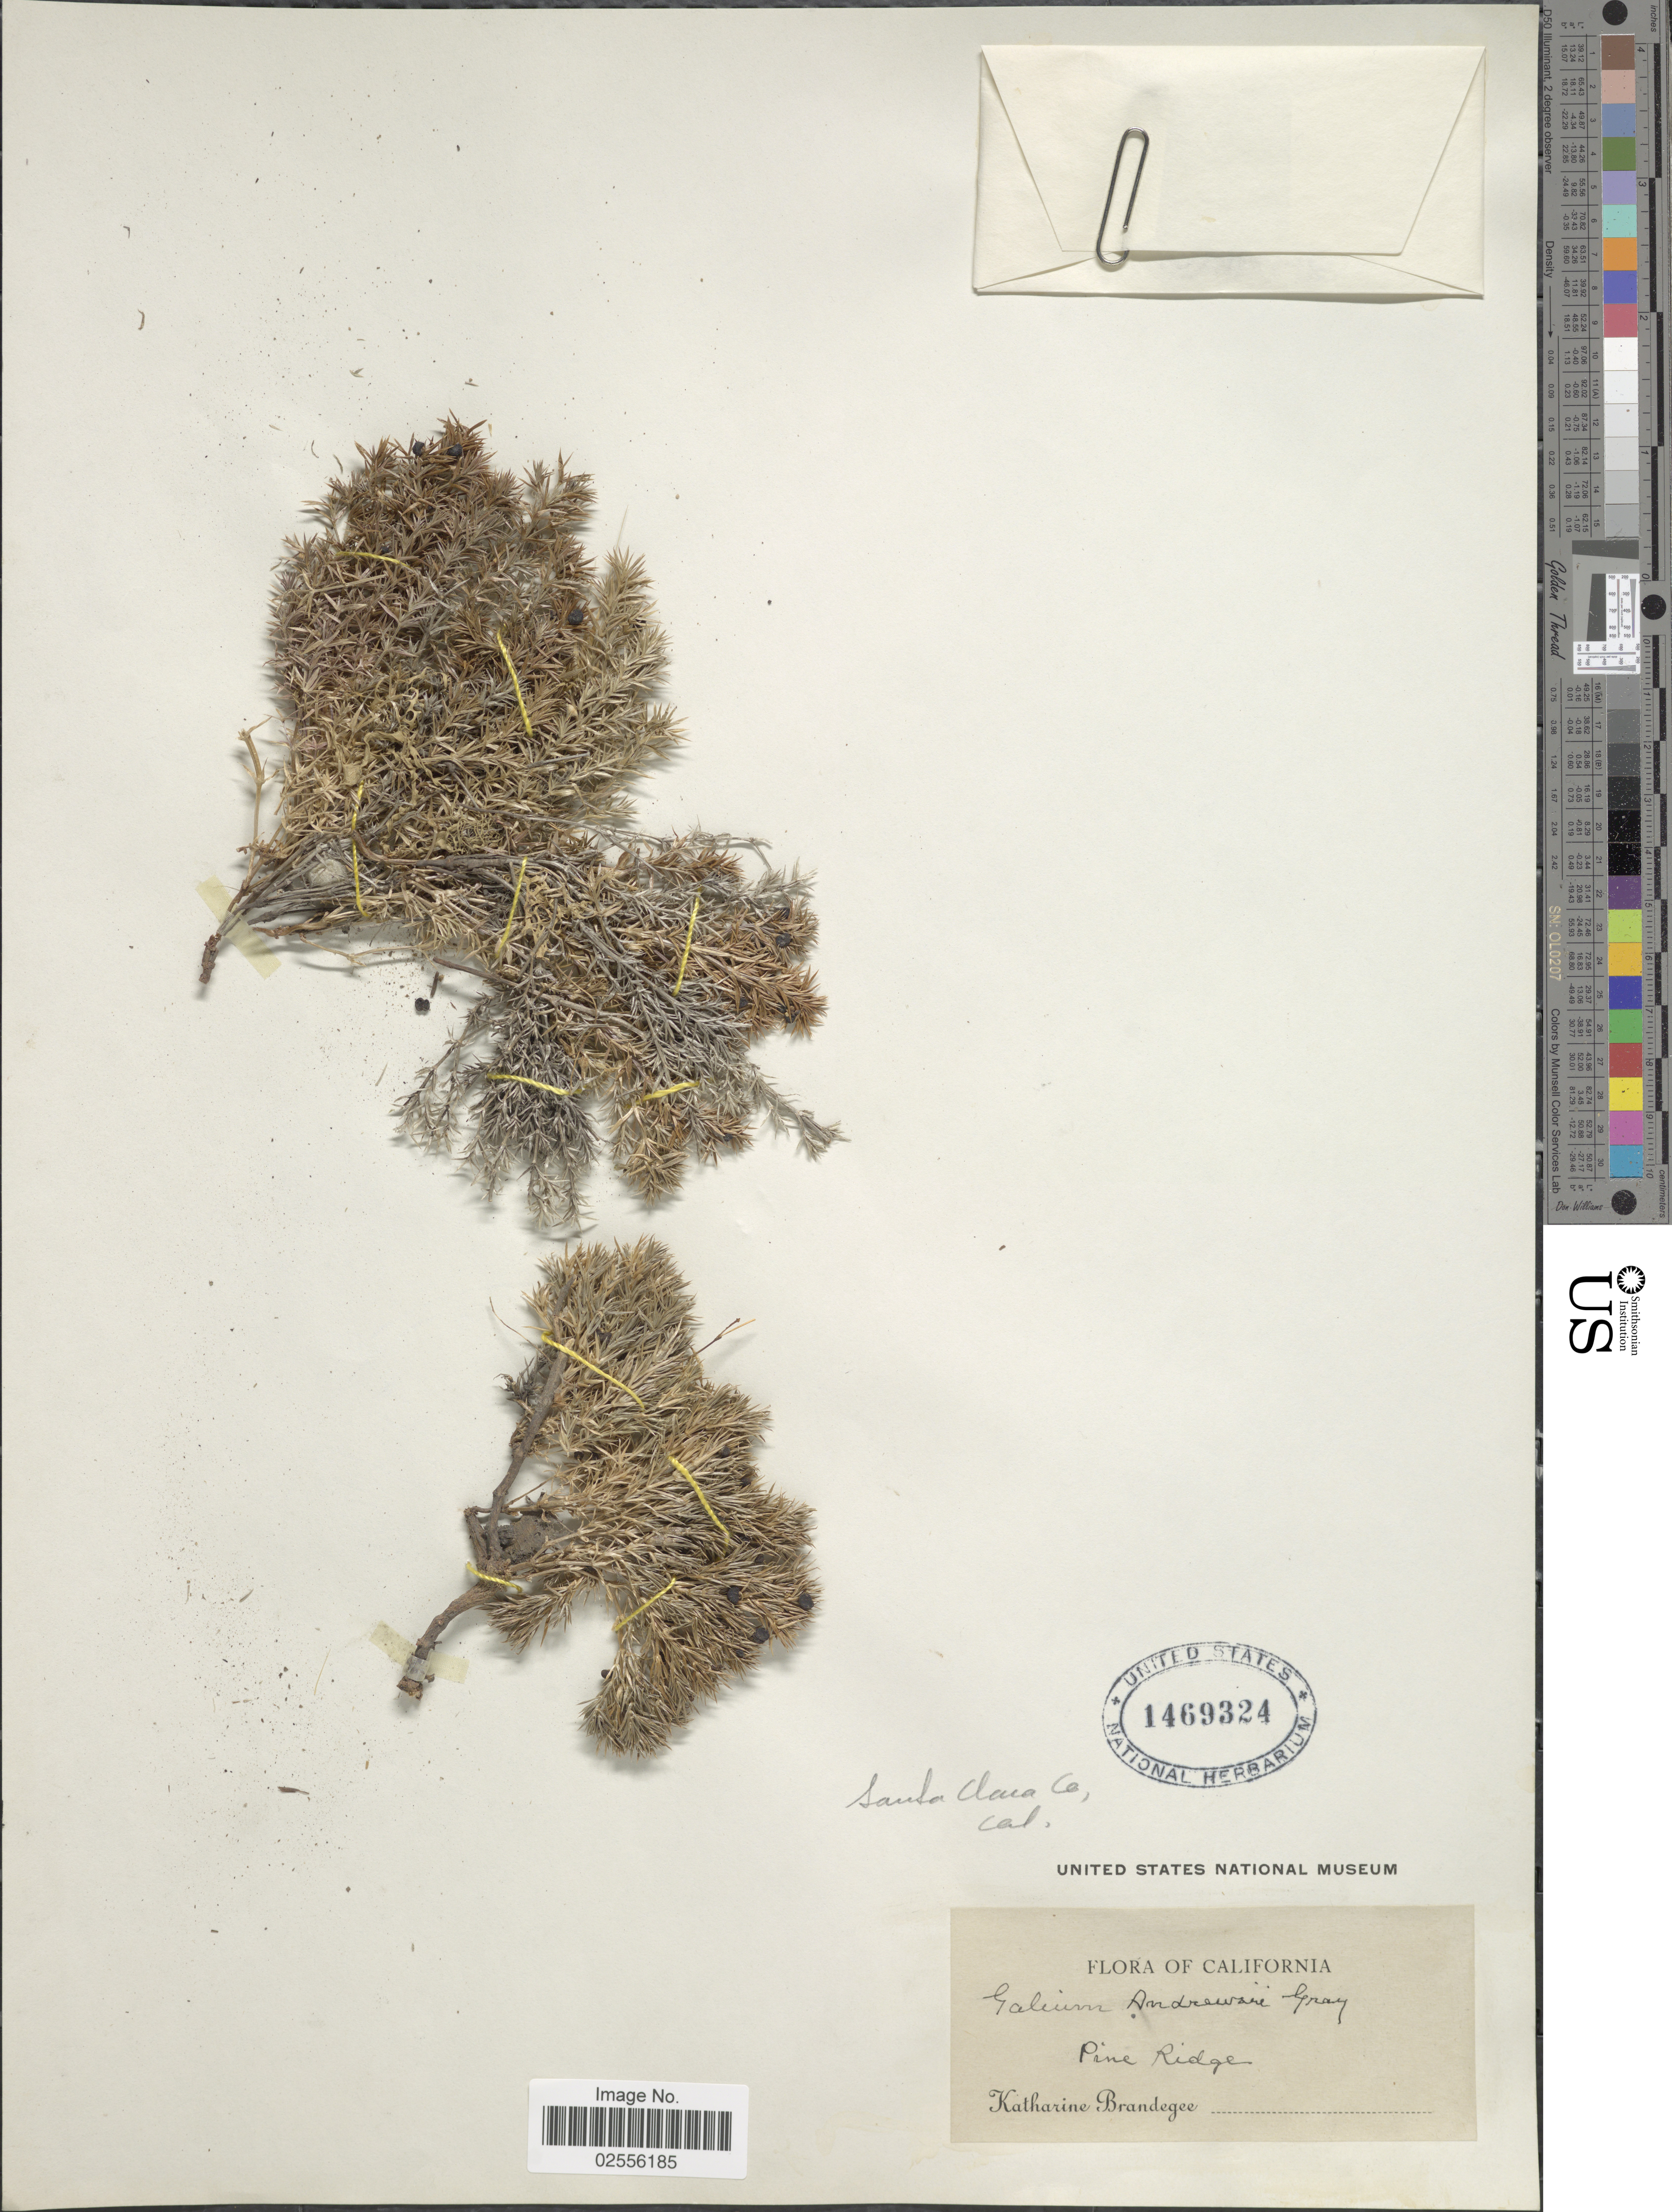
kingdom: Plantae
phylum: Tracheophyta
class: Magnoliopsida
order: Gentianales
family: Rubiaceae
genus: Galium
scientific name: Galium andrewsii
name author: A. Gray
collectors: M. K. Brandegee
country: United States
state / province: California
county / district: Santa Clara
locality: Pine Ridge, Santa Clara Co.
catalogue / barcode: US 1469324